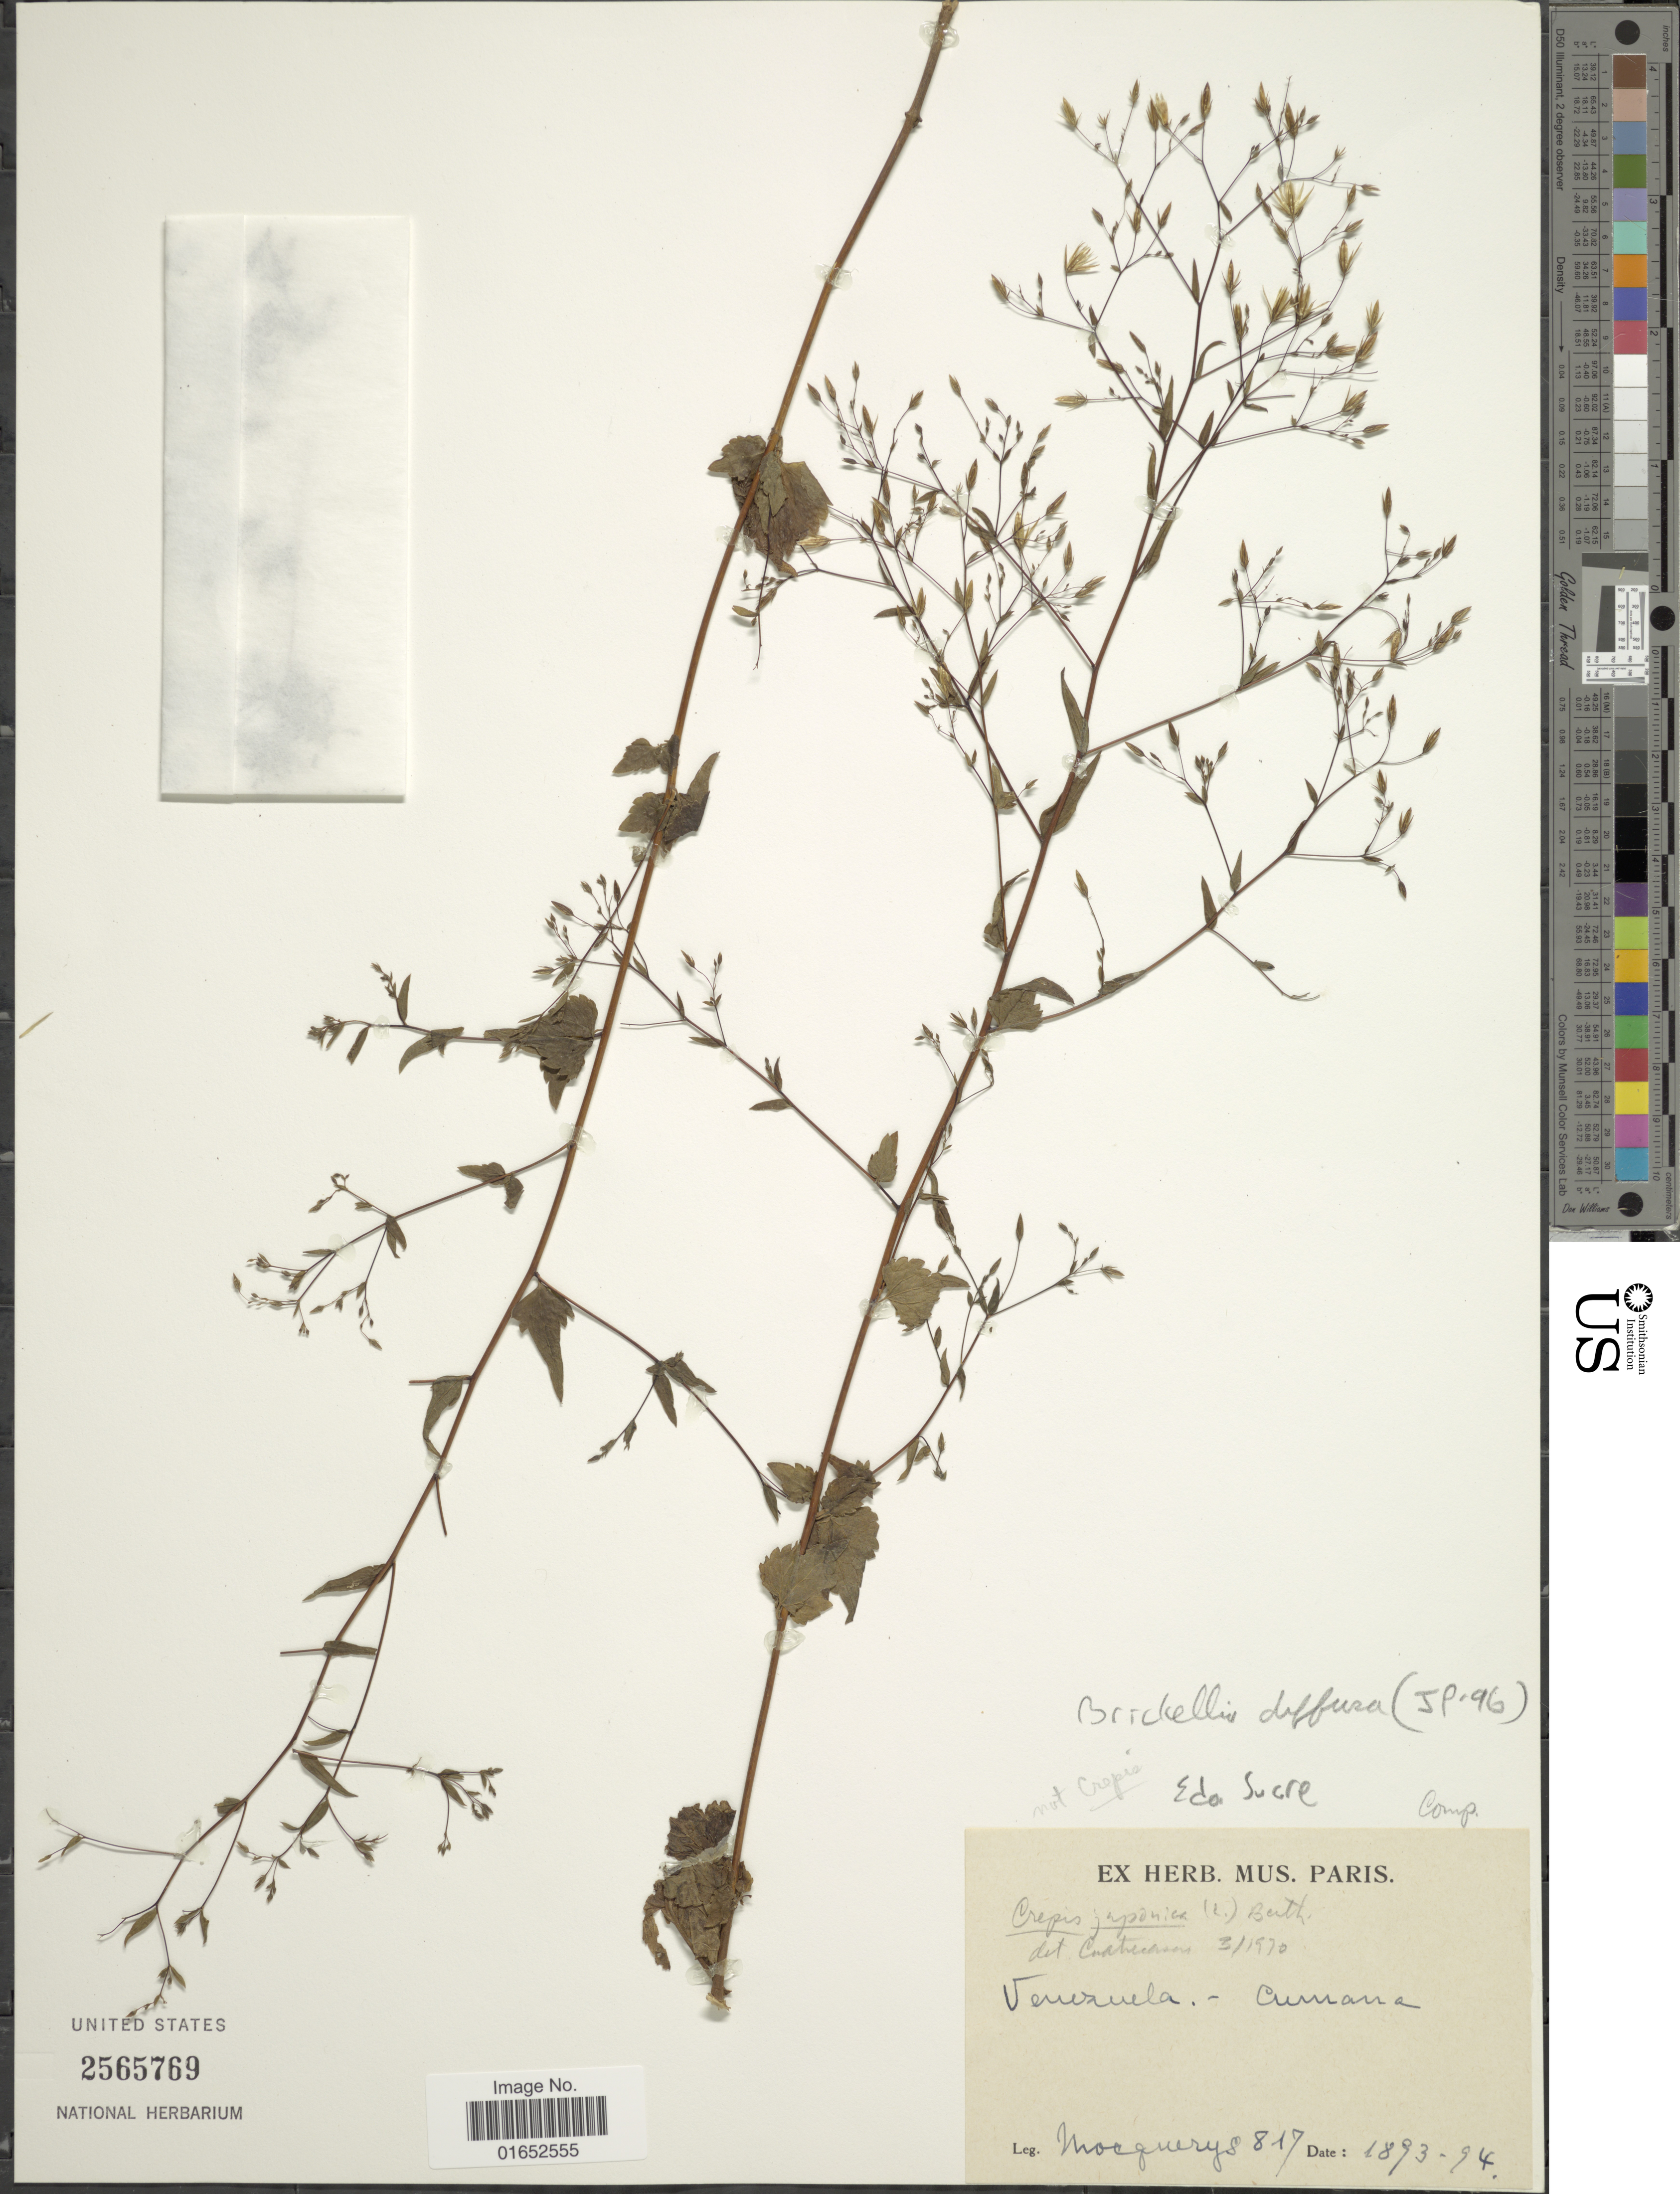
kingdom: Plantae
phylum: Tracheophyta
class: Magnoliopsida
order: Asterales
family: Asteraceae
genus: Brickellia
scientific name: Brickellia diffusa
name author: (Vahl) A. Gray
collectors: A. Mocquerys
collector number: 817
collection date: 1893/1894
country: Venezuela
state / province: Sucre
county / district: Sucre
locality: Cumana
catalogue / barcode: US 2565769